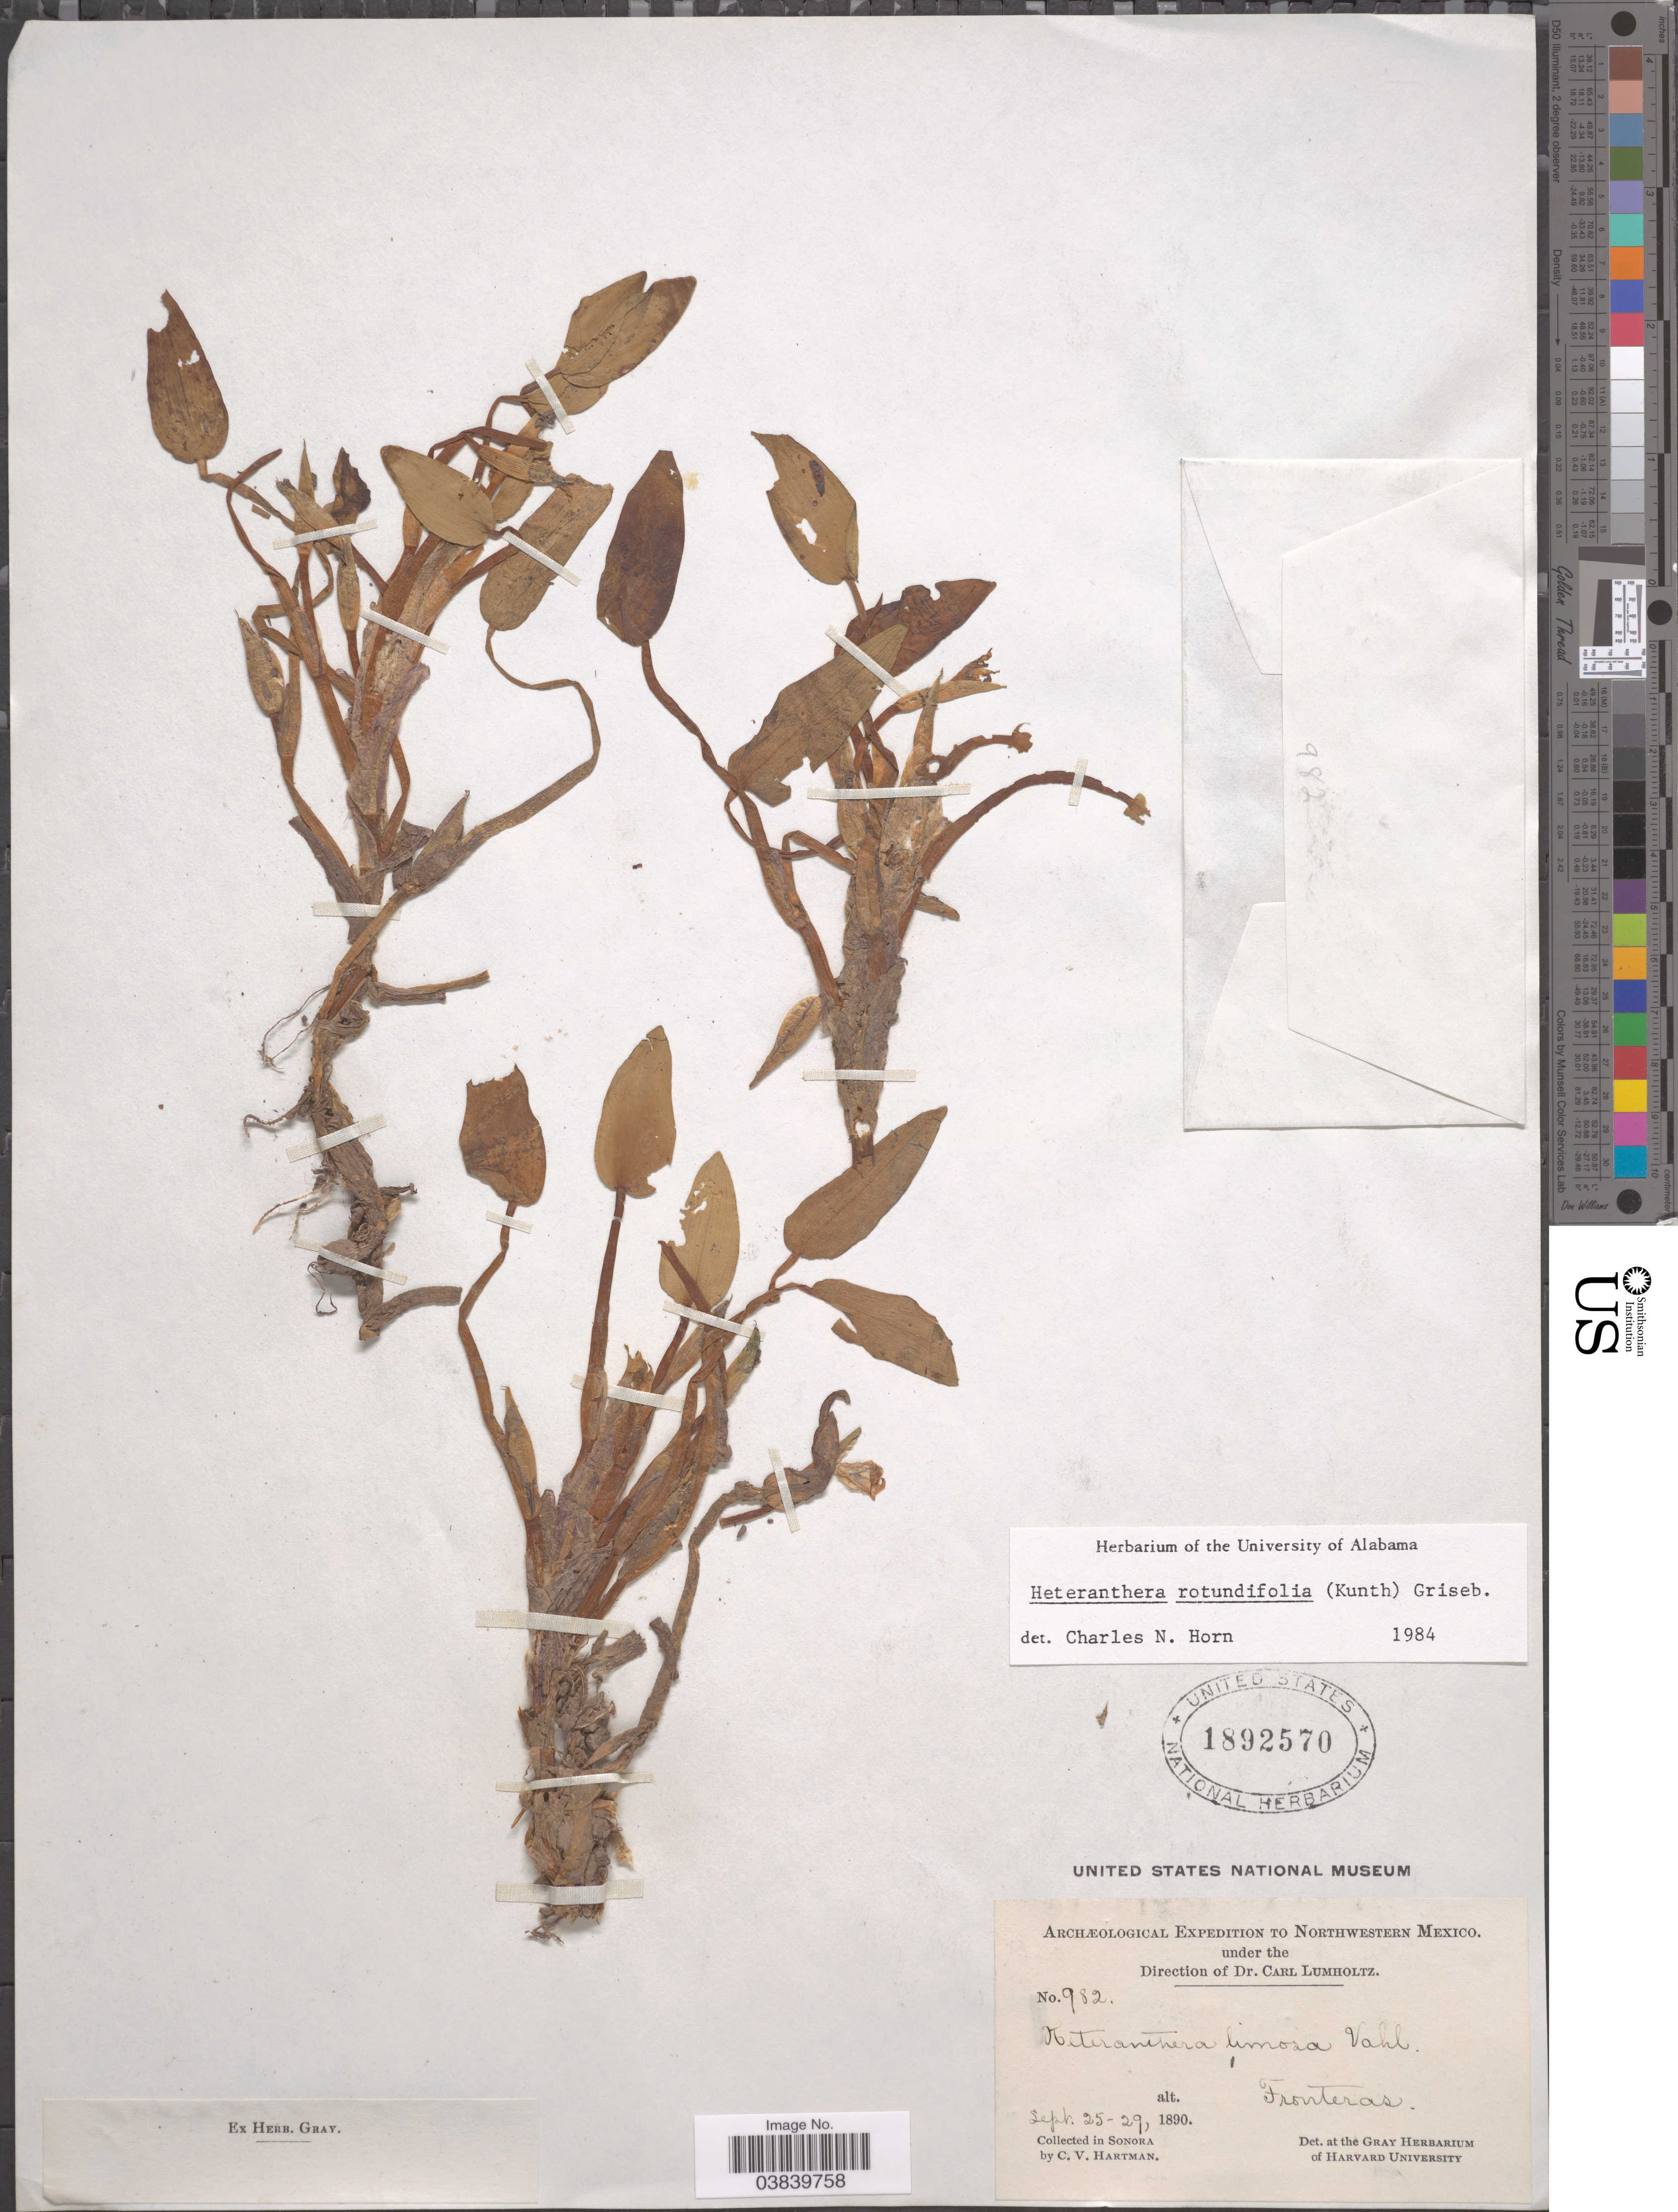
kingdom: Plantae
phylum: Tracheophyta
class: Liliopsida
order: Commelinales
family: Pontederiaceae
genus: Heteranthera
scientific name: Heteranthera rotundifolia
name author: (Kunth) Griseb.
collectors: C. V. Hartman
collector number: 982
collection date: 1890-09-25/1890-09-29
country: Mexico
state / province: Sonora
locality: Northwestern Mexico. Fronteras.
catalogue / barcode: US 1892570